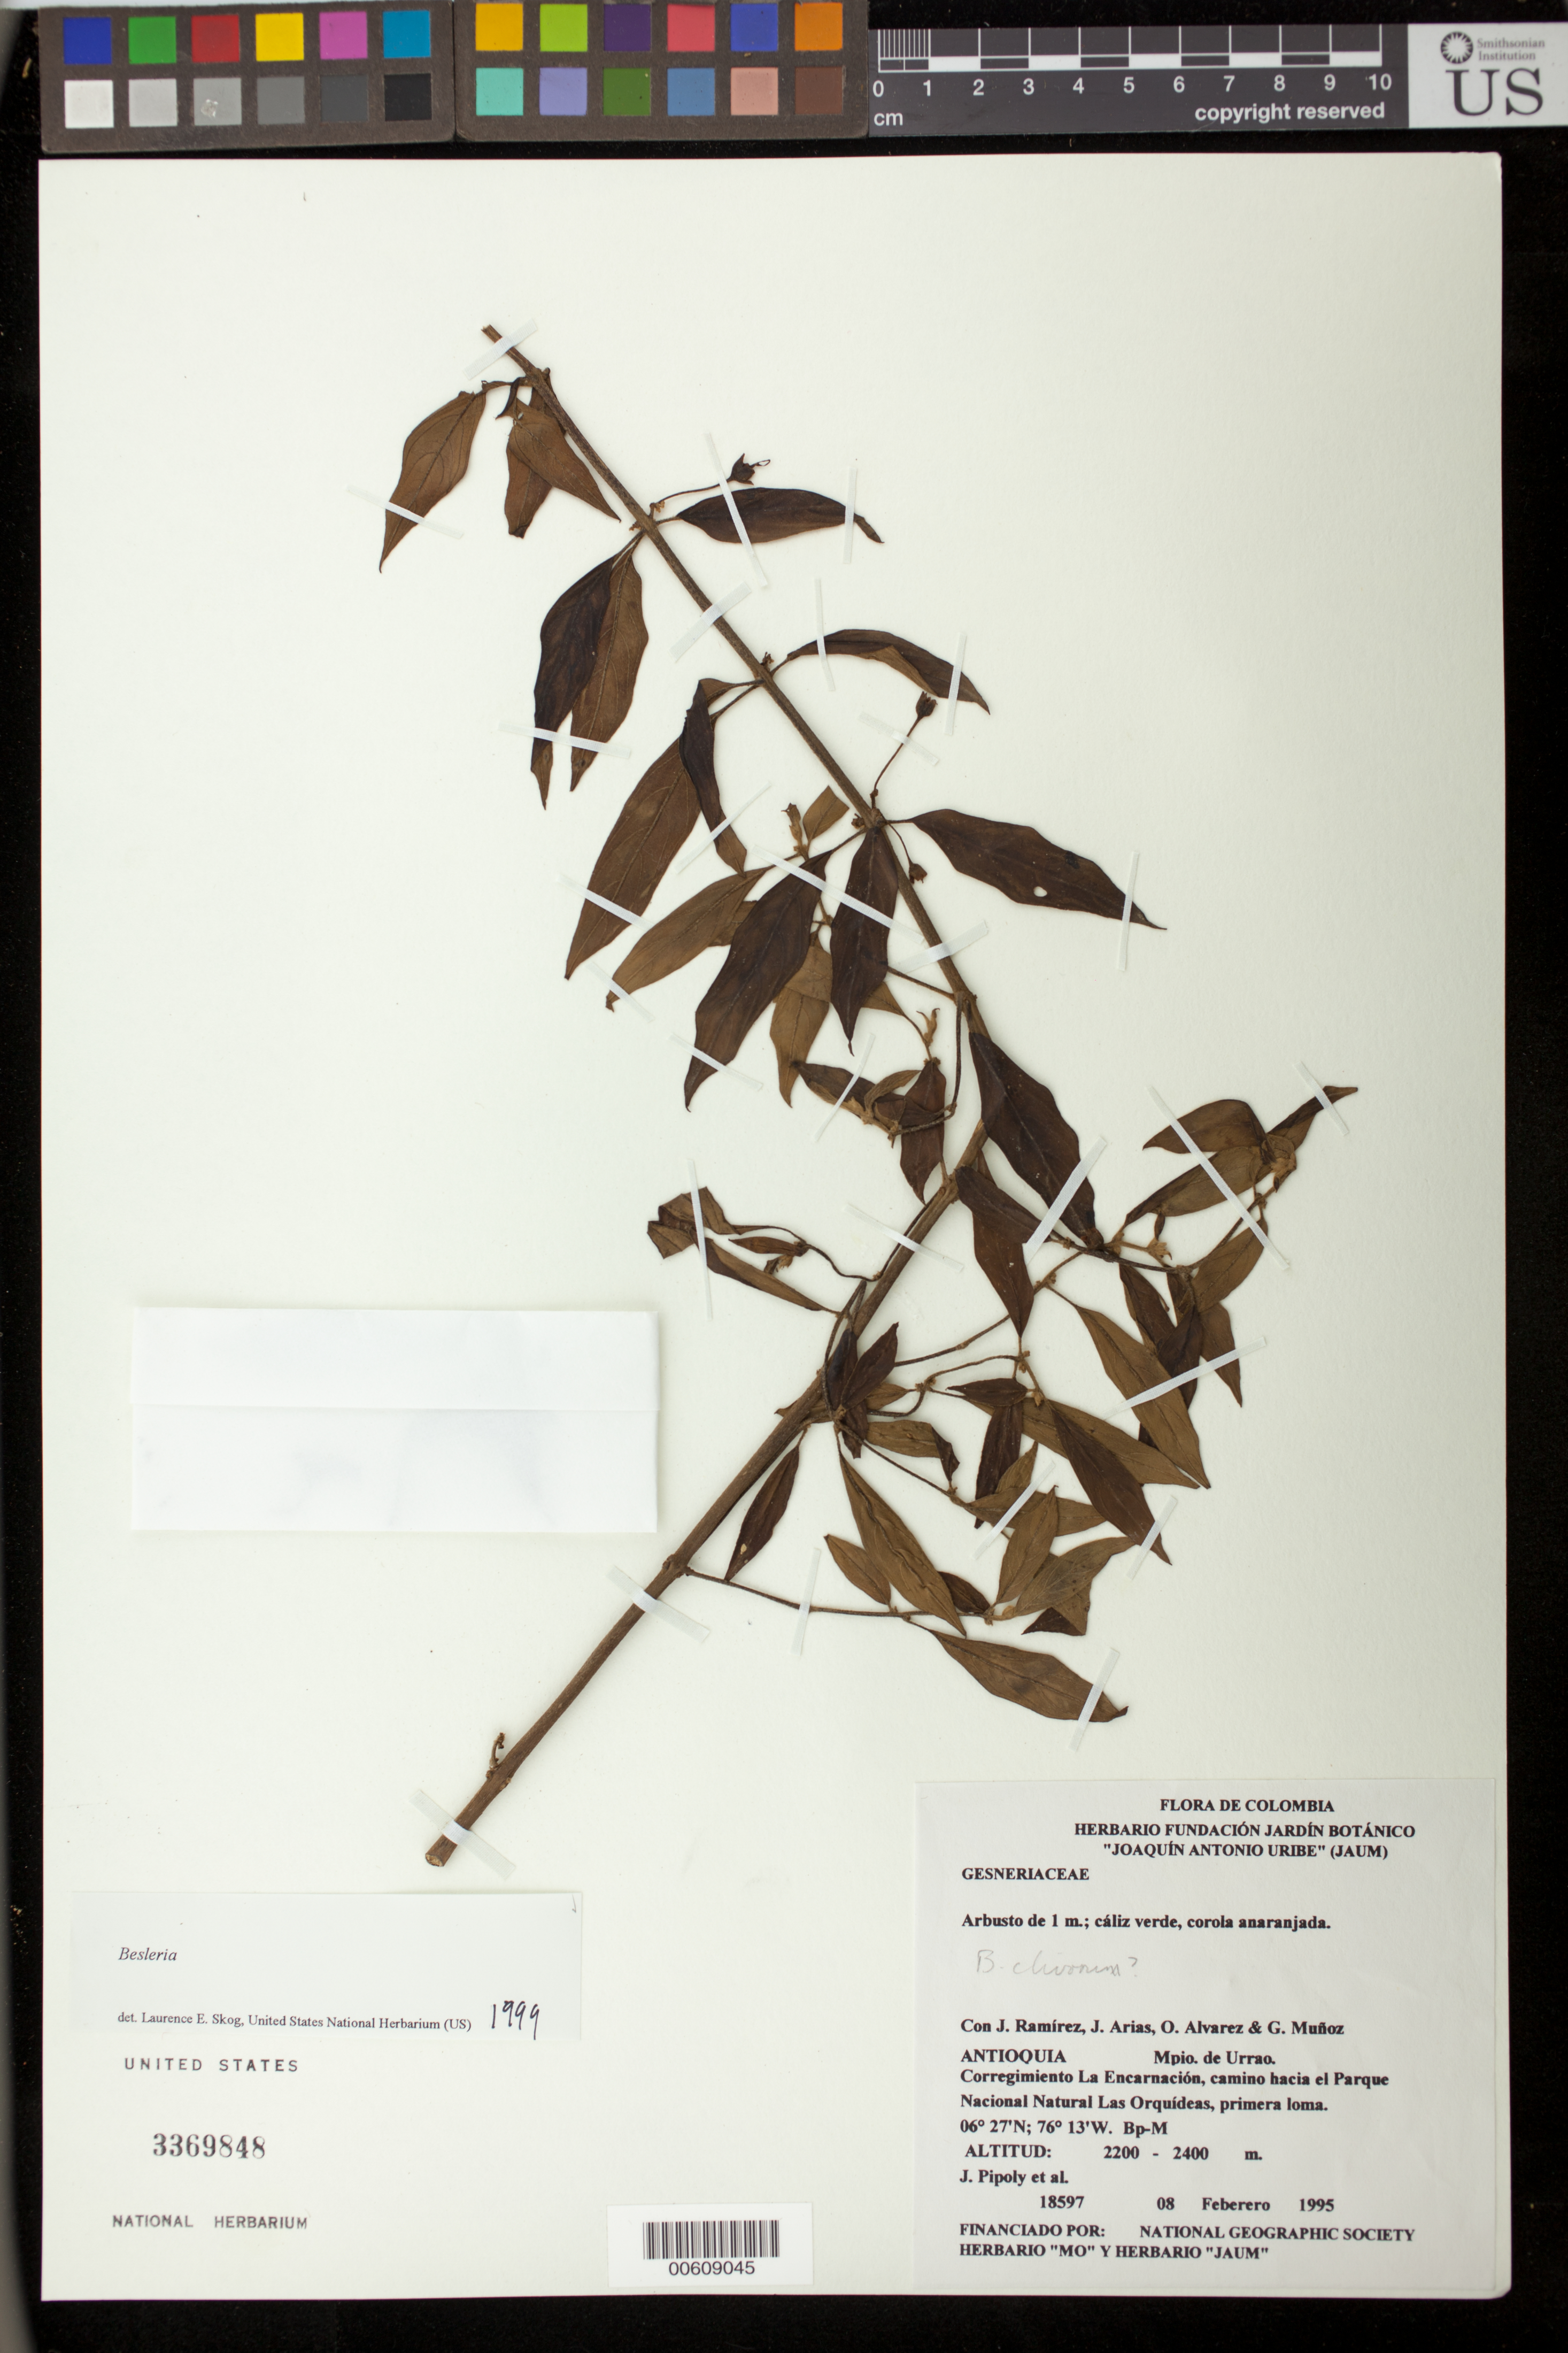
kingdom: Plantae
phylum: Tracheophyta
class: Magnoliopsida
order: Lamiales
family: Gesneriaceae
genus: Besleria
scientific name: Besleria sp.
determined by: Skog, Laurence E.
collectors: J. J. Pipoly, J. Ramírez, J. Arias, O. Alvarez & G. Muñoz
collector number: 18597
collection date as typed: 08 Feb 1995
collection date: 1995-02-08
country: Colombia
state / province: Antioquia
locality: Mpio. de Urrao; Corregimiento La Encarnación, camino hacia el Parque Nacional Natural Las Orquídeas, primera loma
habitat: Bp-M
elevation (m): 2200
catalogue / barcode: US 3369848